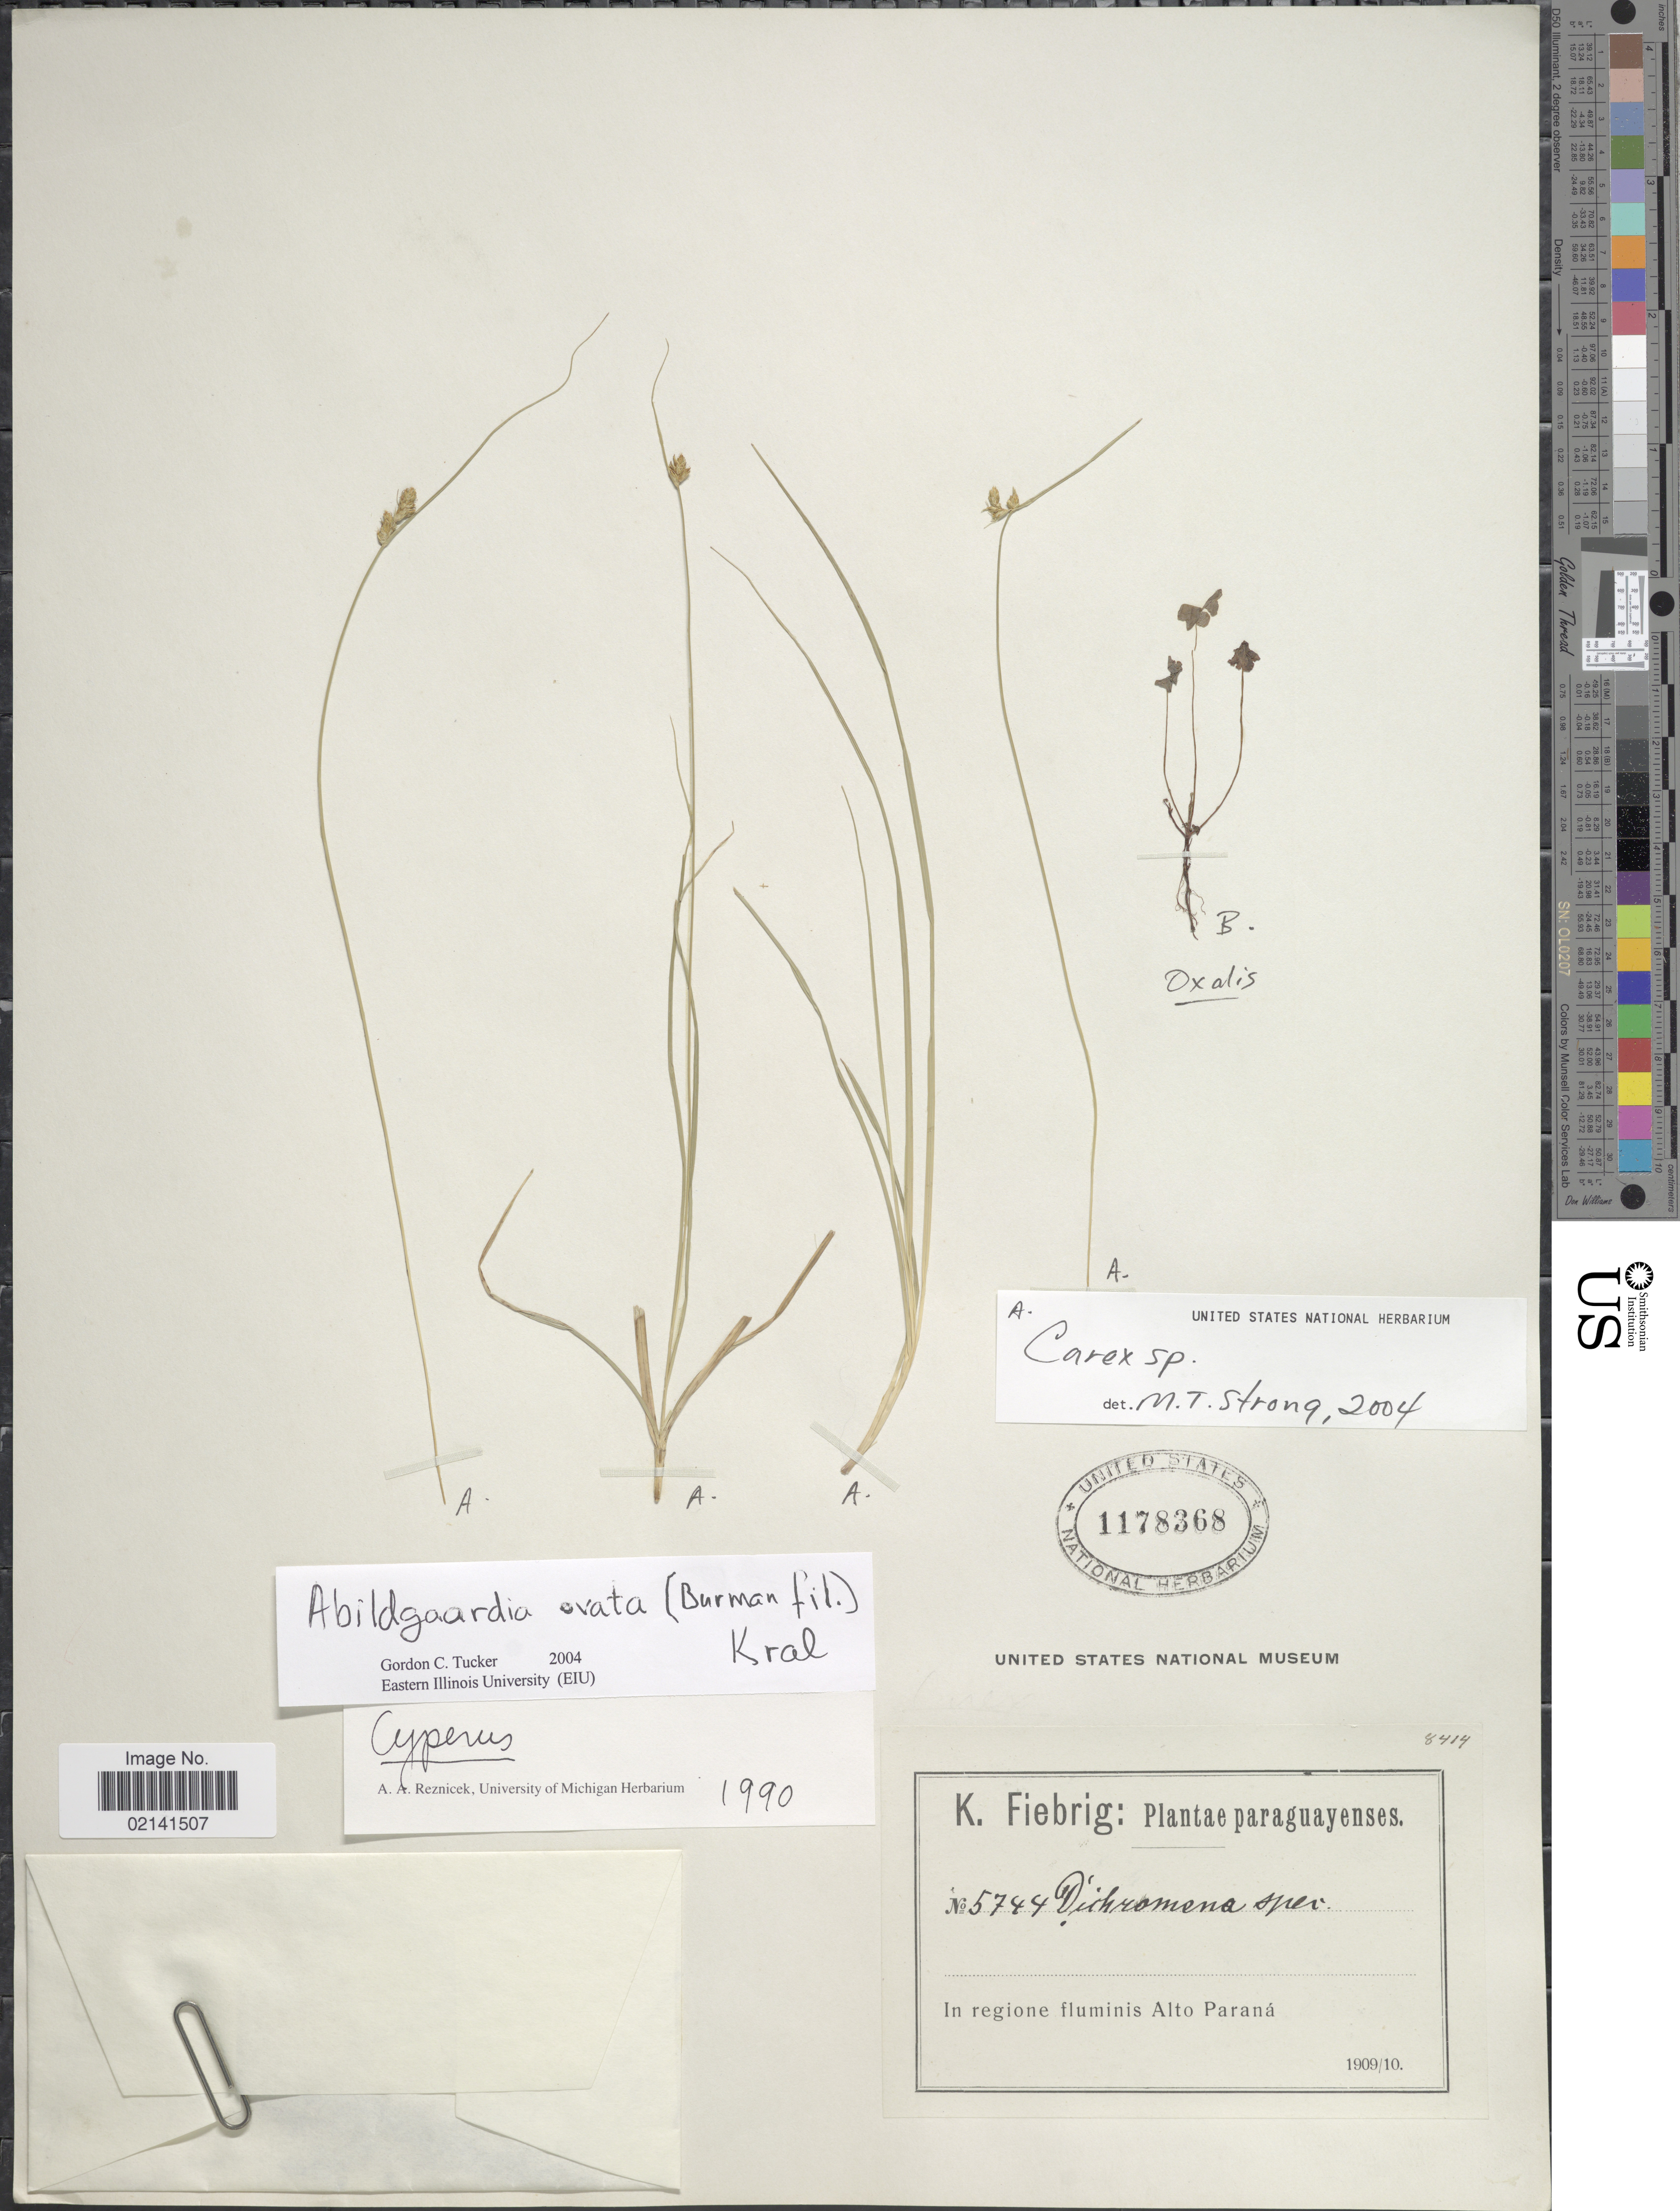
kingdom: Plantae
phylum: Tracheophyta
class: Liliopsida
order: Poales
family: Cyperaceae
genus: Carex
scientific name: Carex bonariensis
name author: Desf. ex Poir.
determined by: Jimnéz-Mejias, Pedro, (UPOS), Universidad Pablo de Olavide (SPAIN)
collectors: K. Fiebrig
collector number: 5744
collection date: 1909/1910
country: Paraguay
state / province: Alto Parana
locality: In regione fluminis Alto Parano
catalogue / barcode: US 1178368